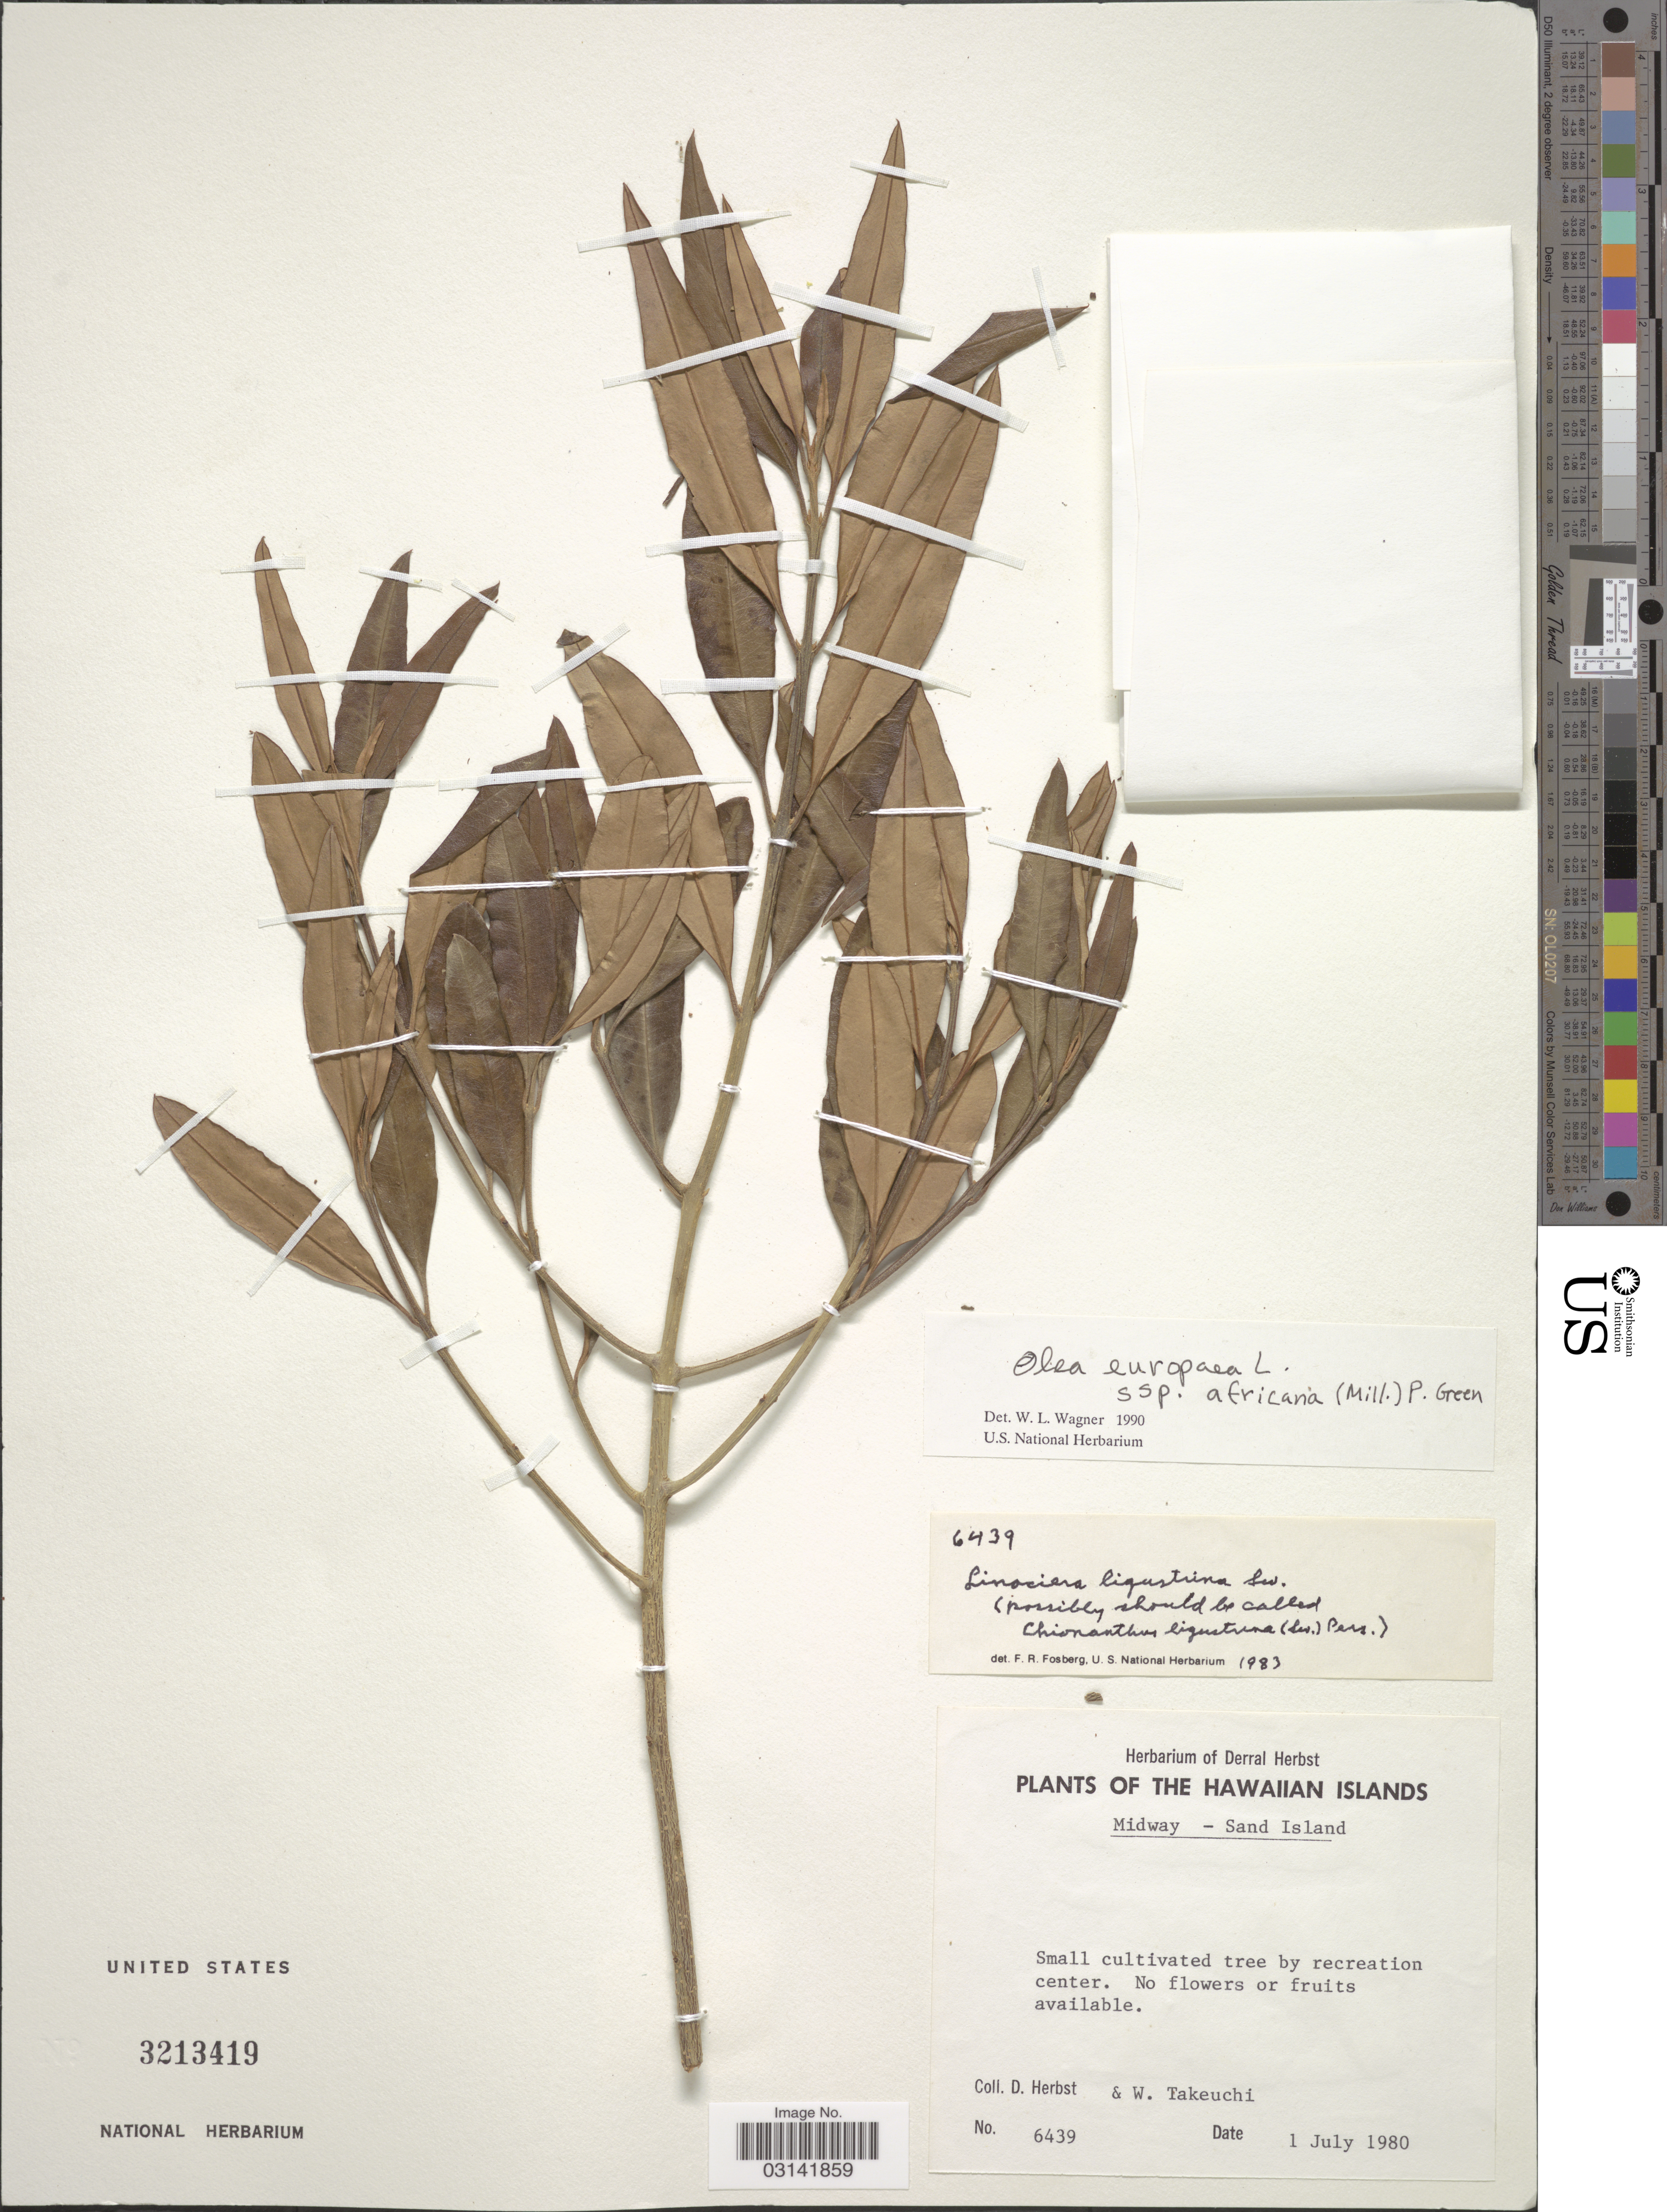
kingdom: Plantae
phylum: Tracheophyta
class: Magnoliopsida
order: Lamiales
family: Oleaceae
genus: Olea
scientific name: Olea europaea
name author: L.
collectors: D. Herbst & W. Takeuchi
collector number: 6439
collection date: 1980-07-01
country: United States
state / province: Hawaii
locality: The Hawaiian Islands, Midway - Sand Island, Small cultivated tree by recreation center.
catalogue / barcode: US 3213419